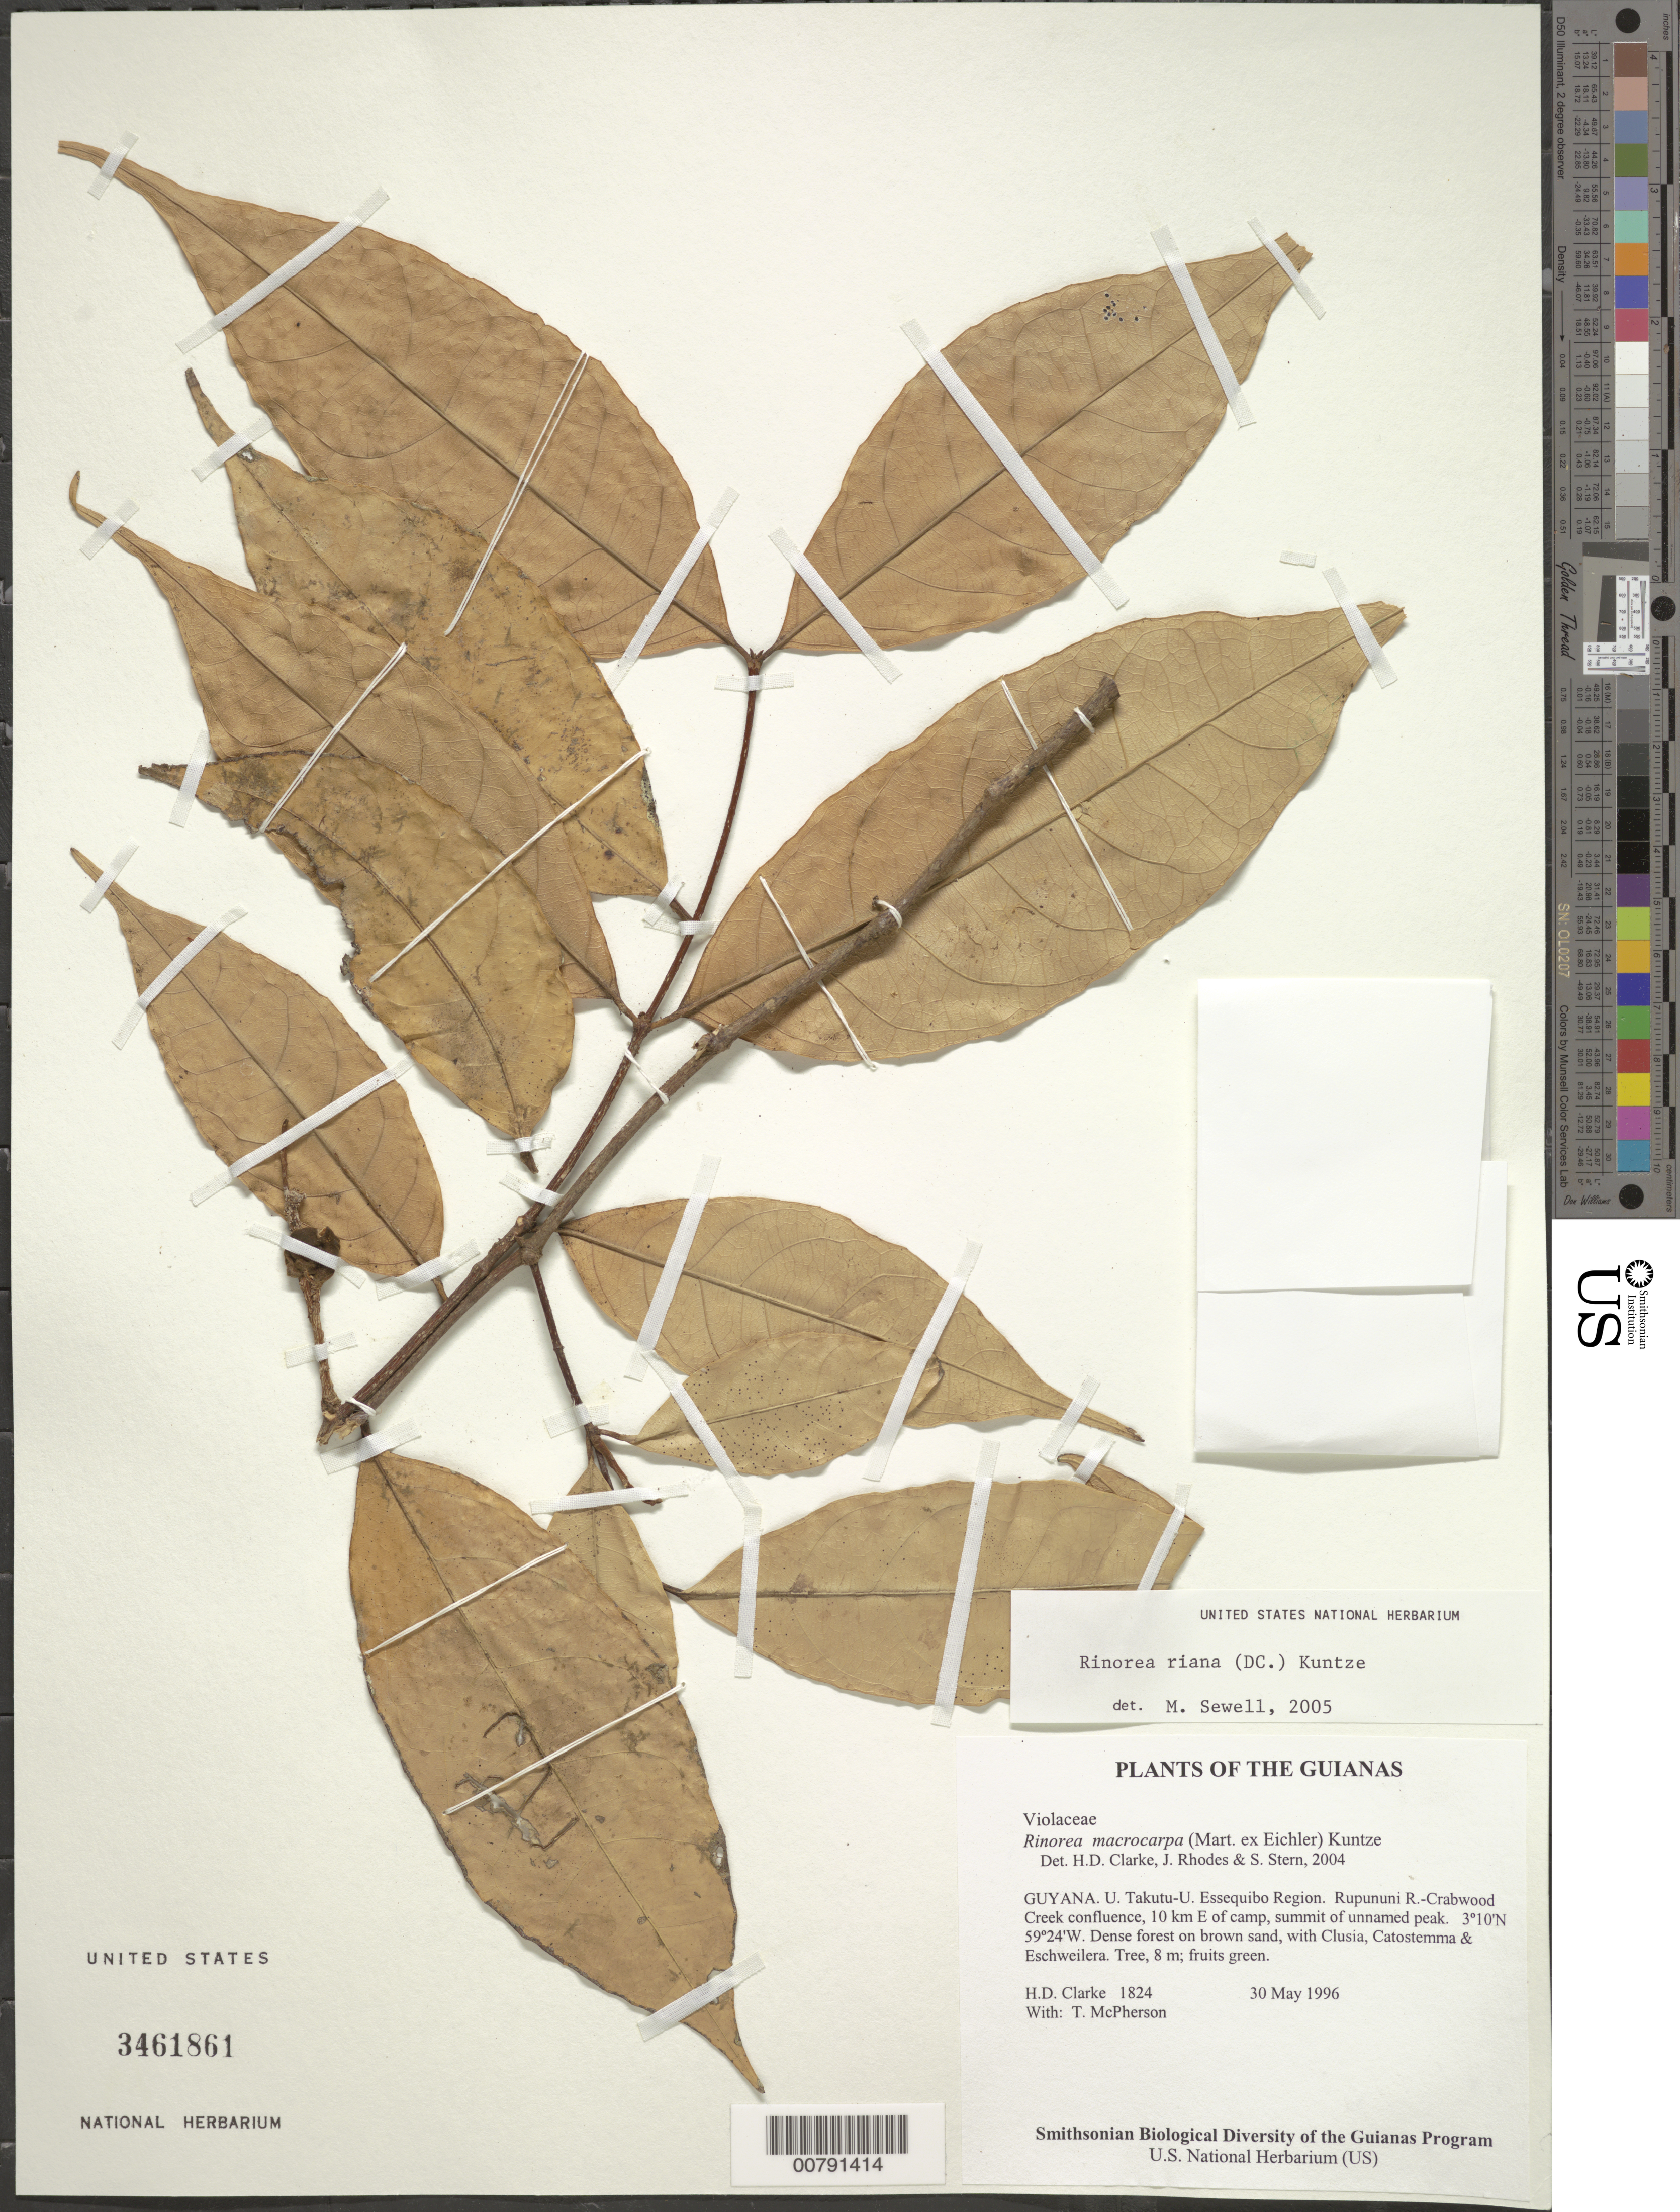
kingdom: Plantae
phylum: Tracheophyta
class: Magnoliopsida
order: Malpighiales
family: Violaceae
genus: Rinorea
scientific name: Rinorea riana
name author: Kuntze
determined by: Sewell, M.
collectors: H. D. Clarke & T. McPherson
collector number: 1824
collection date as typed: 30 May 1996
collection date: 1996-05-30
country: Guyana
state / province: U. Takutu-U. Essequibo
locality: Rupununi R.-Crabwood Creek confluence, 10 km E of camp, summit of unnamed peak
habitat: Dense forest on brown sand, with Clusia, Catostemma & Eschweilera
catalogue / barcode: US 3461861